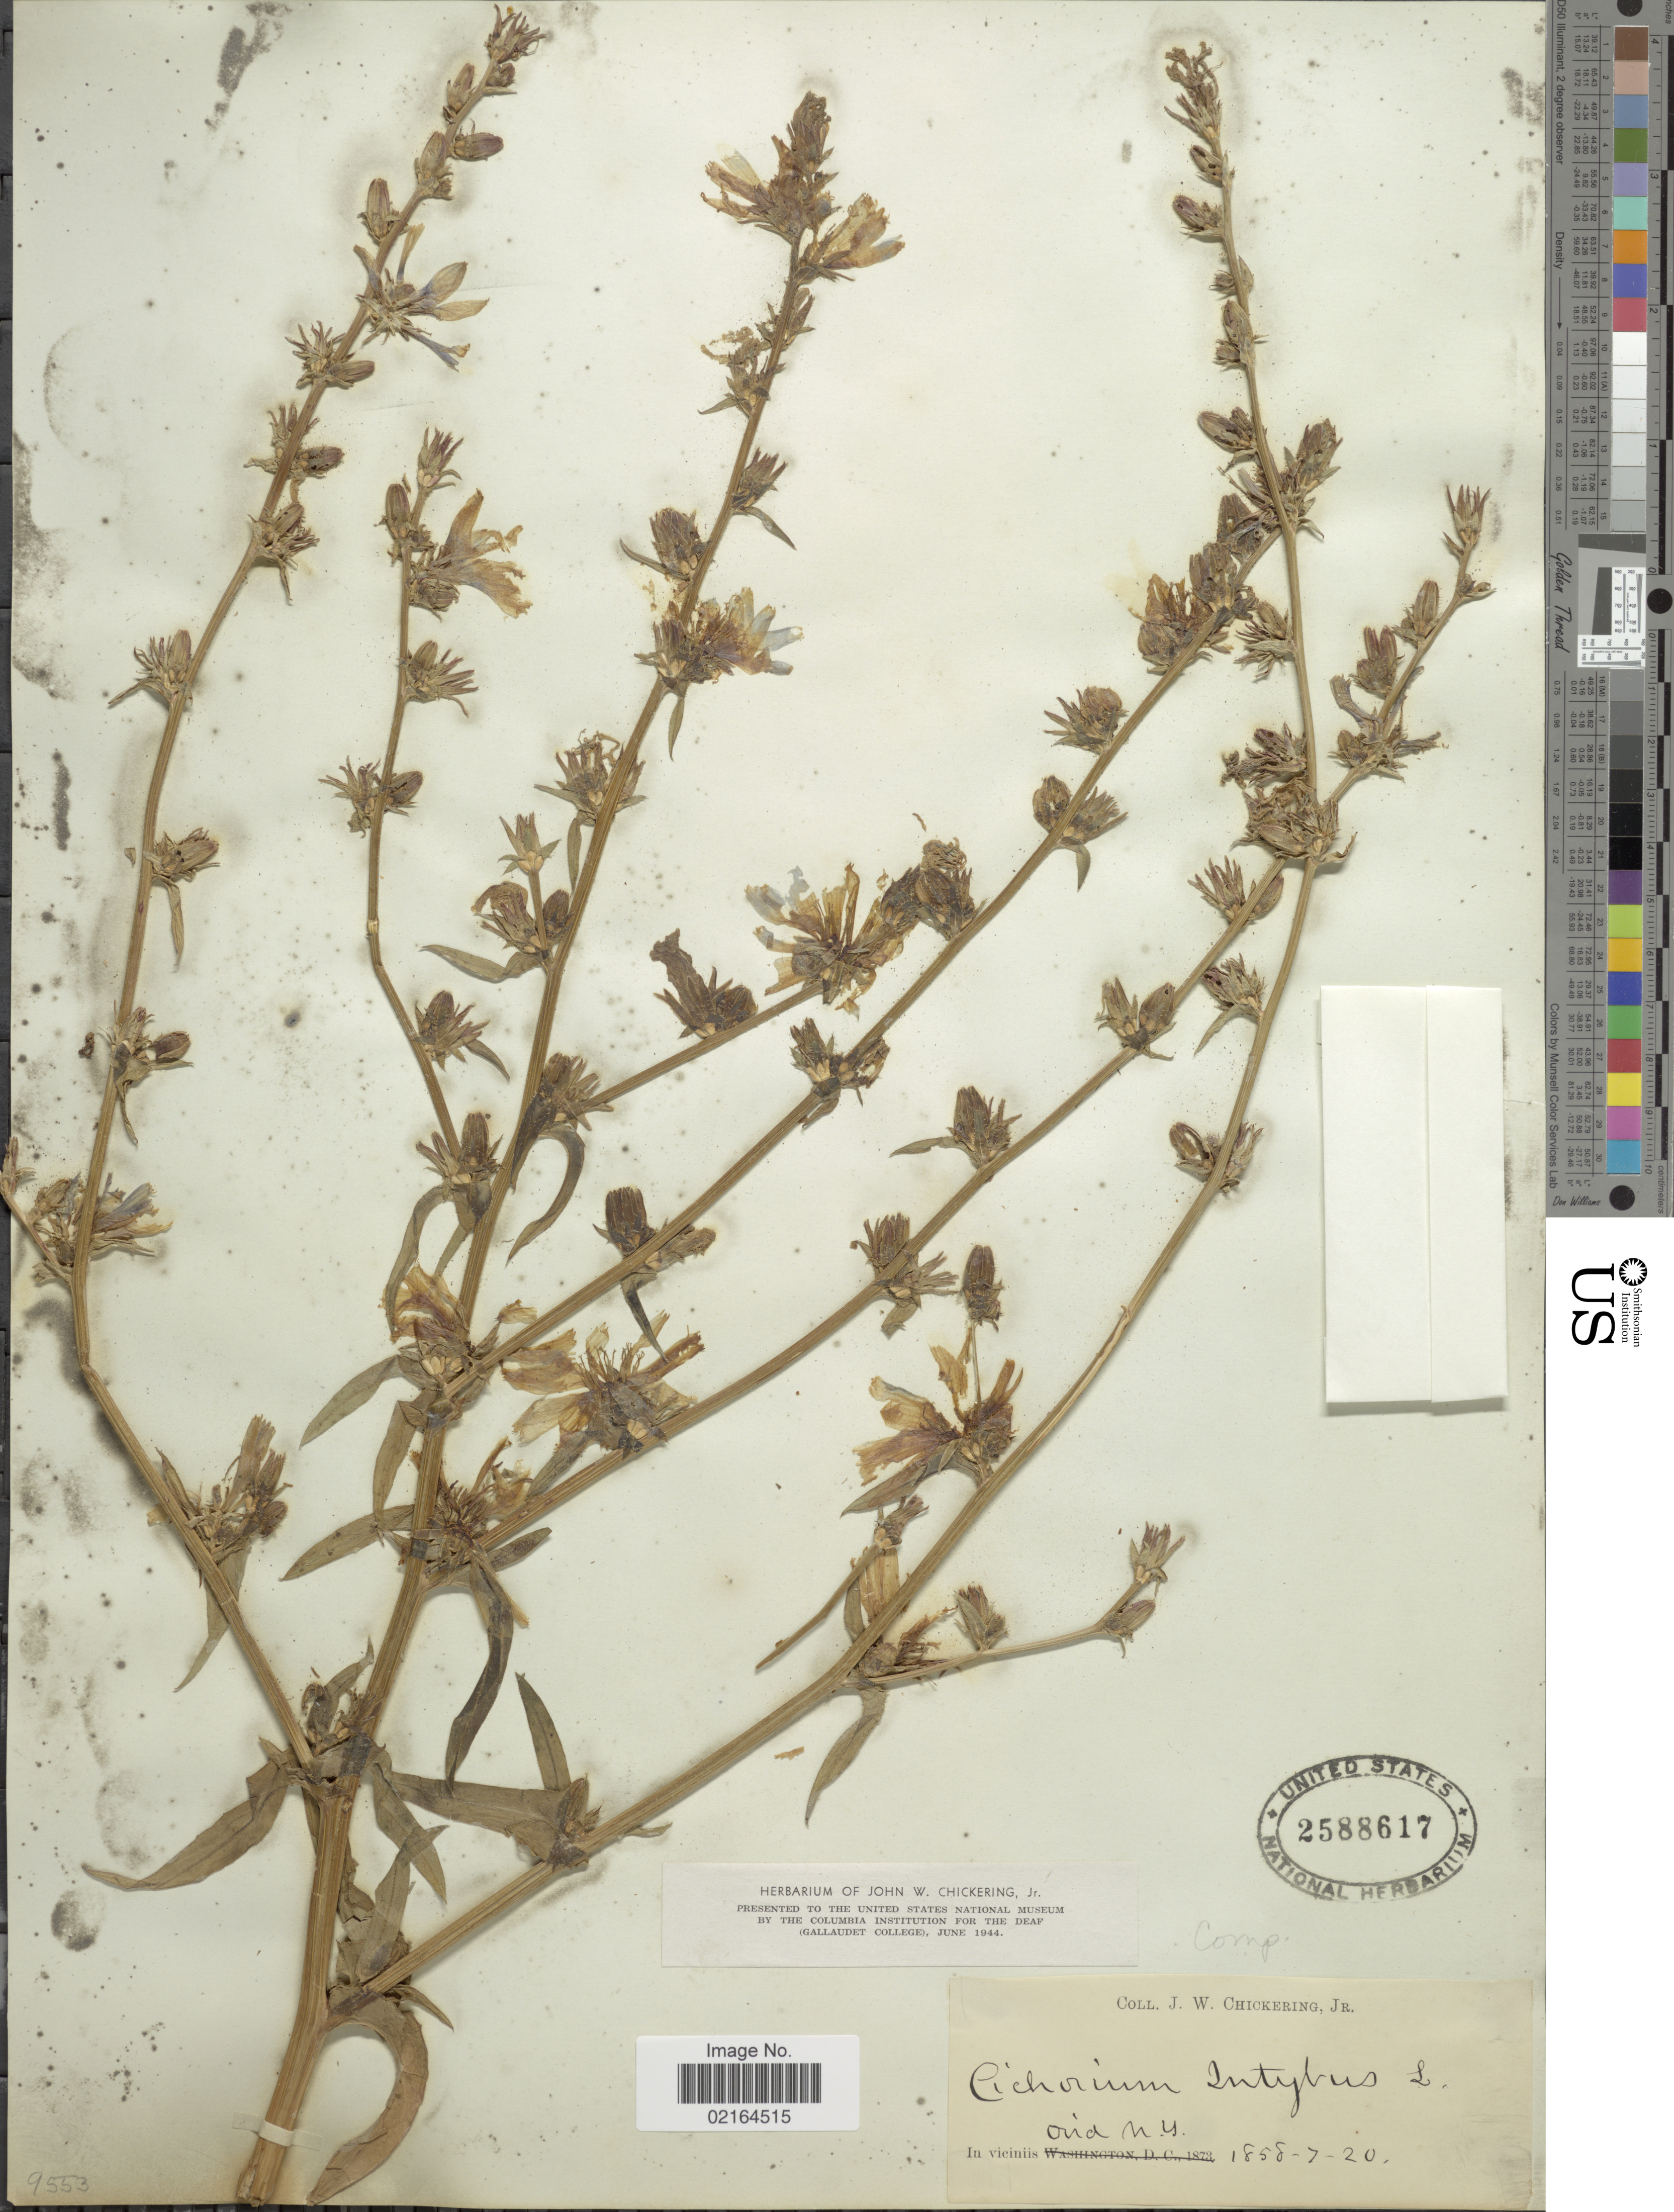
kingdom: Plantae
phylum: Tracheophyta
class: Magnoliopsida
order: Asterales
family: Asteraceae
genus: Cichorium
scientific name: Cichorium intybus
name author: L.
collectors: J. W. Chickering Jr.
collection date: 1858-07-20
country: United States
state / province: New York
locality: Ovid, N. Y.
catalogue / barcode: US 2588617